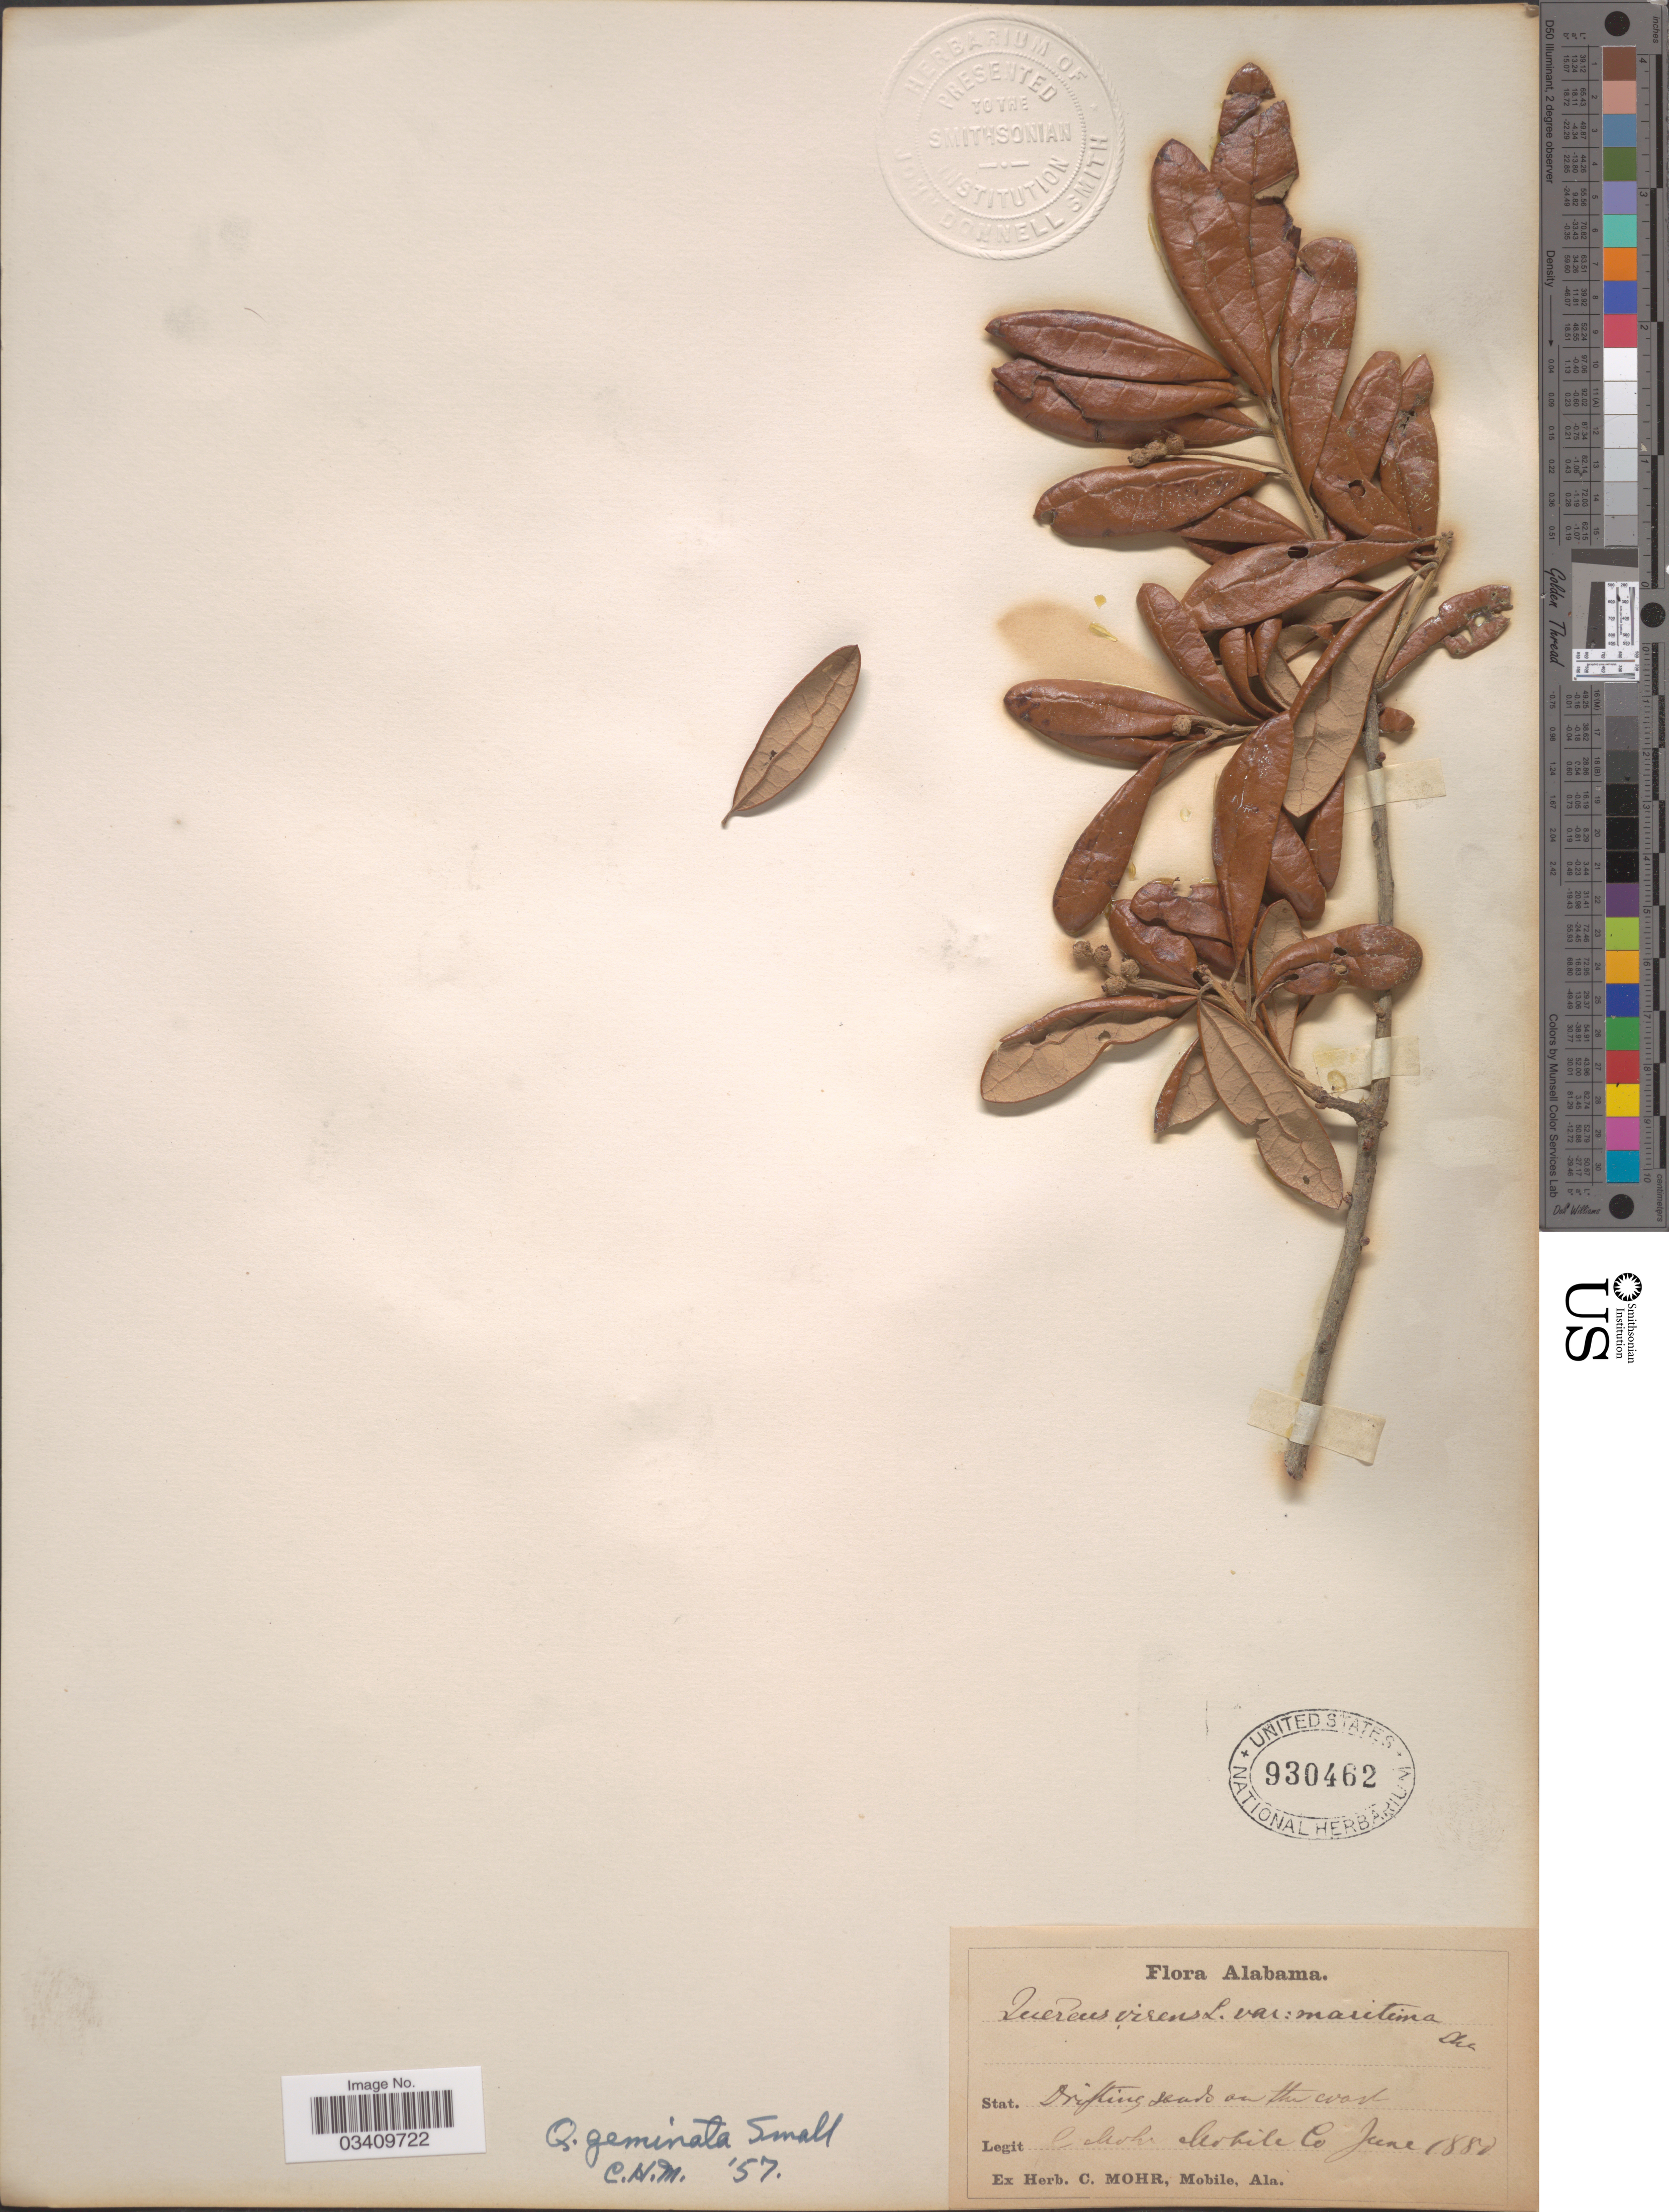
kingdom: Plantae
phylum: Tracheophyta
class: Magnoliopsida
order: Fagales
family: Fagaceae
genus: Quercus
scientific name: Quercus virginiana var. maritima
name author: (Michx.) Sarg.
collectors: C. T. Mohr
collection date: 1880-06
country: United States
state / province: Alabama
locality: Drifting sands on the coast. Mobile Co.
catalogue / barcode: US 930462